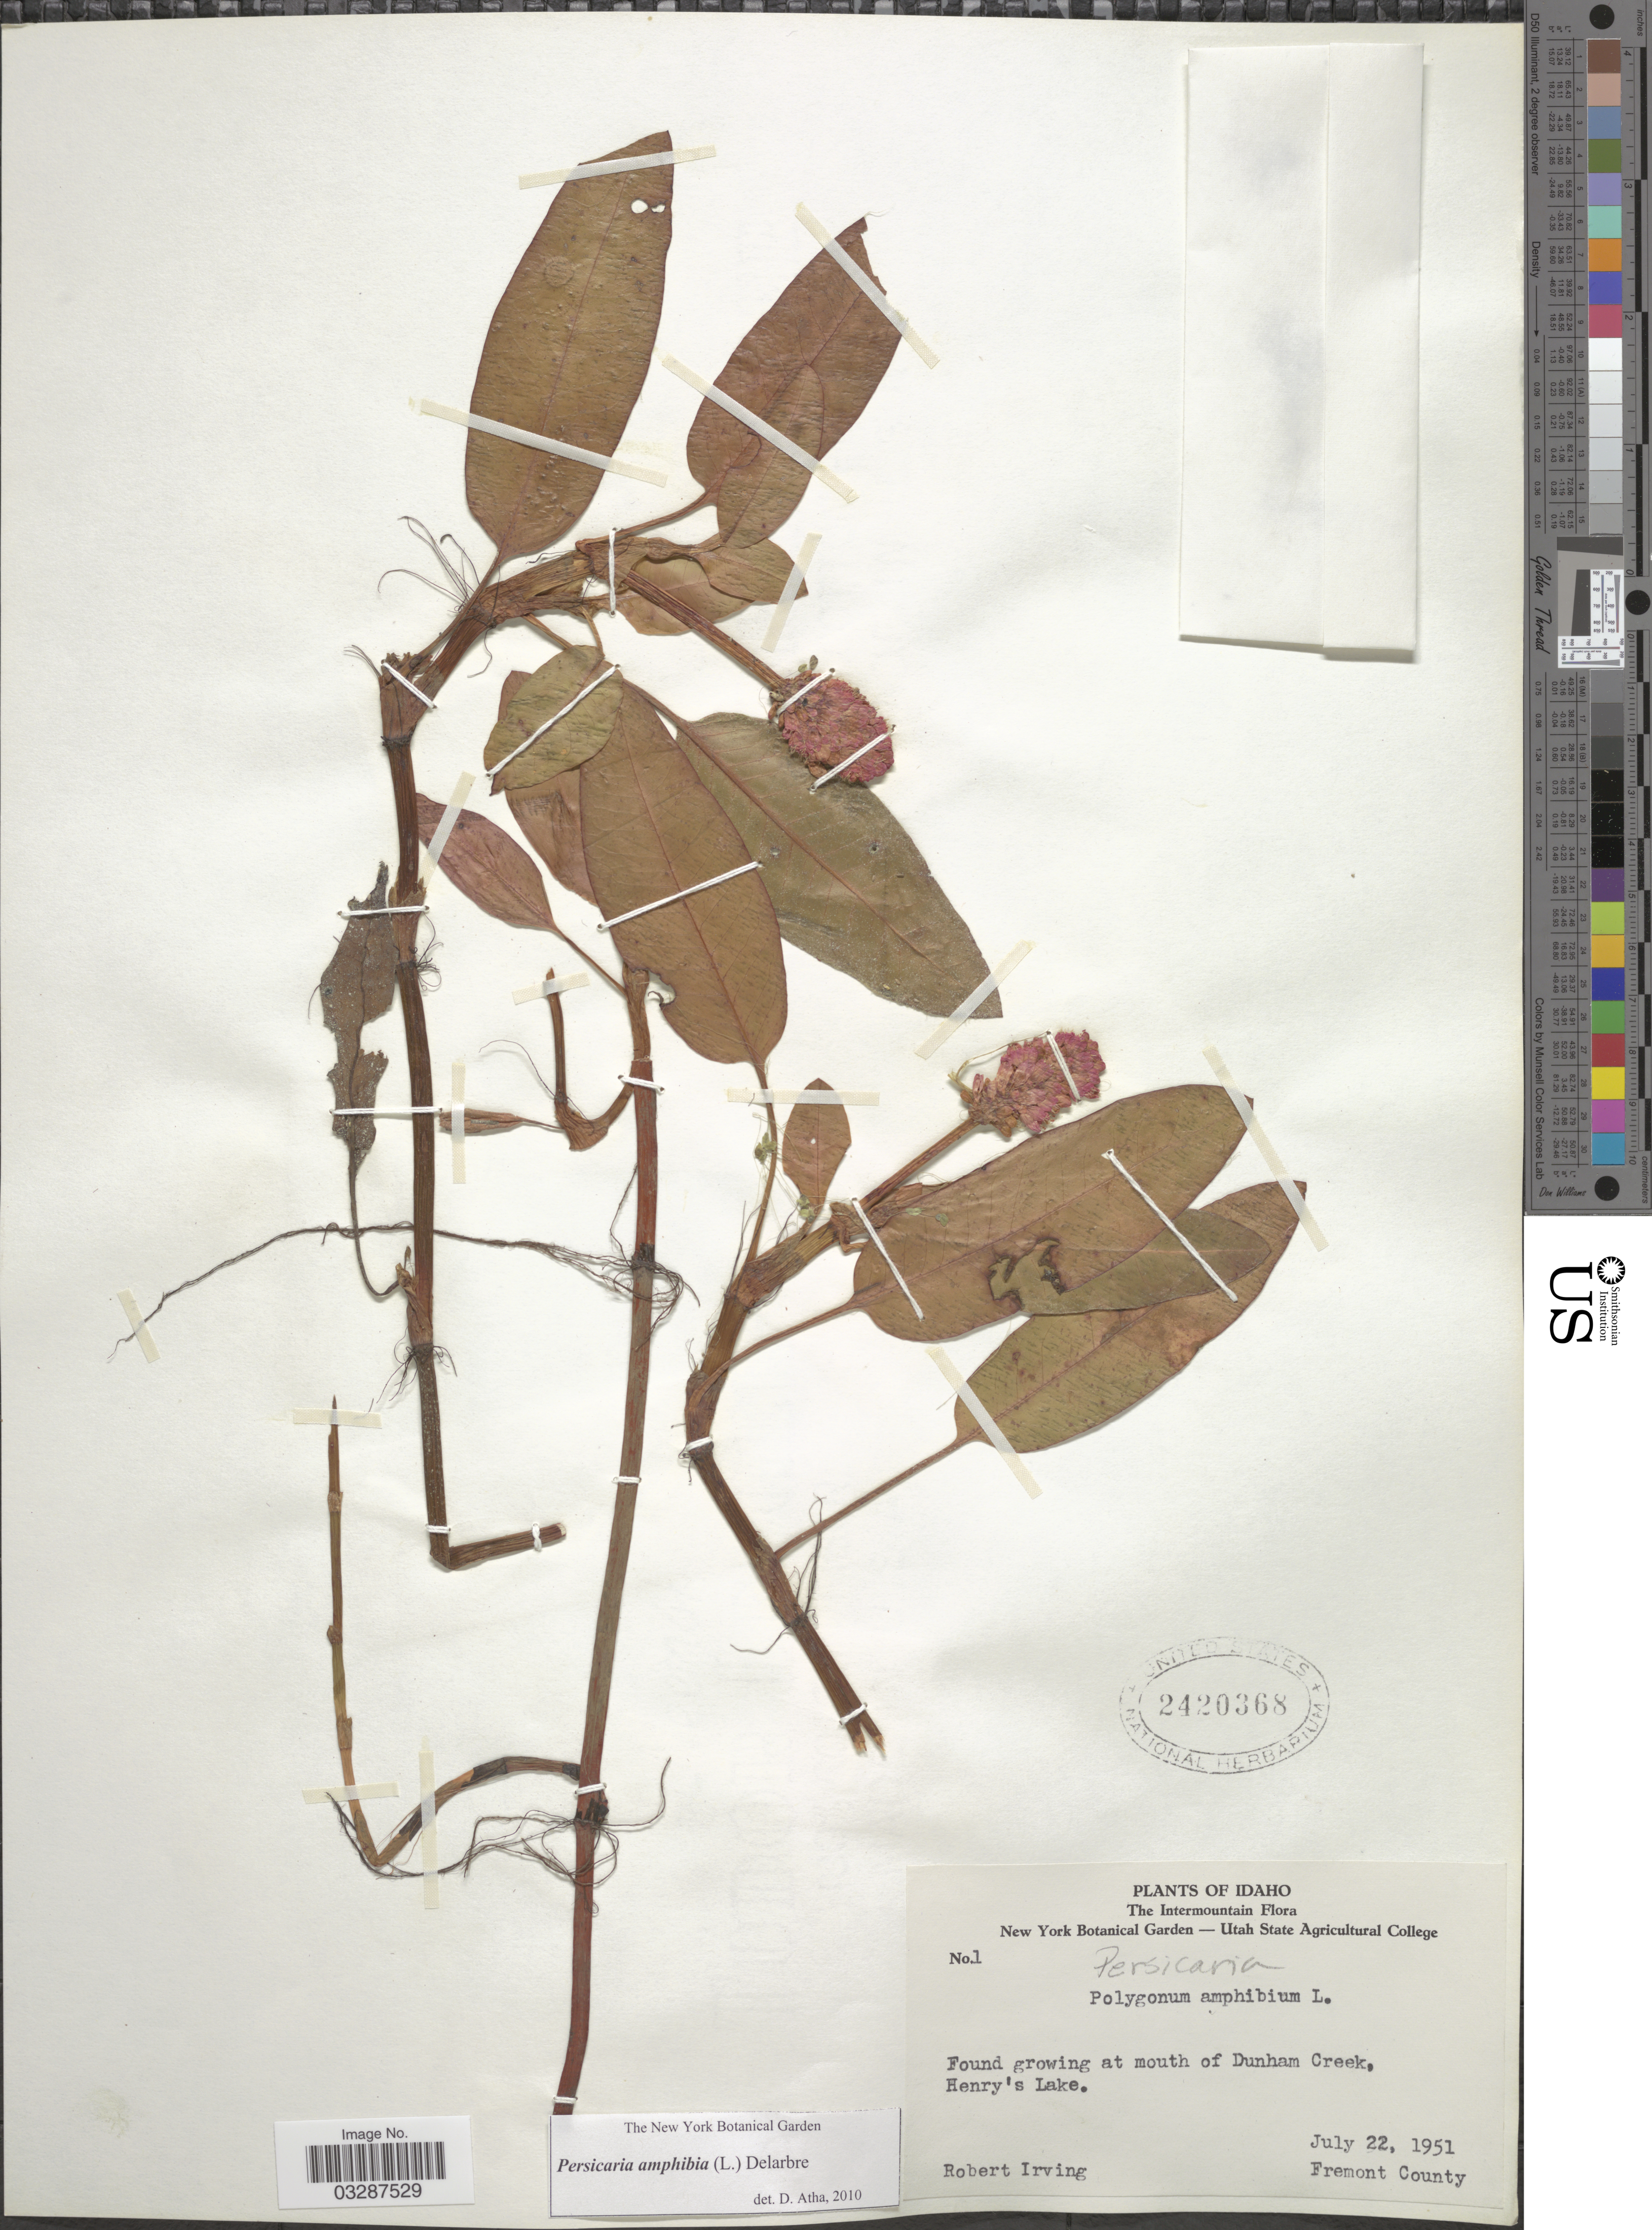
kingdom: Plantae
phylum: Tracheophyta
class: Magnoliopsida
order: Caryophyllales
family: Polygonaceae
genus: Persicaria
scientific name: Persicaria amphibia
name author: (L.) Delarbre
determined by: Atha, D. E.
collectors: R. S. Irving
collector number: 1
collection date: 1951-07-22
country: United States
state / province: Idaho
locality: The Intermountain. At mouth of Dunham Creek, Henry's Lake. Fremont County.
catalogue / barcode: US 2420368